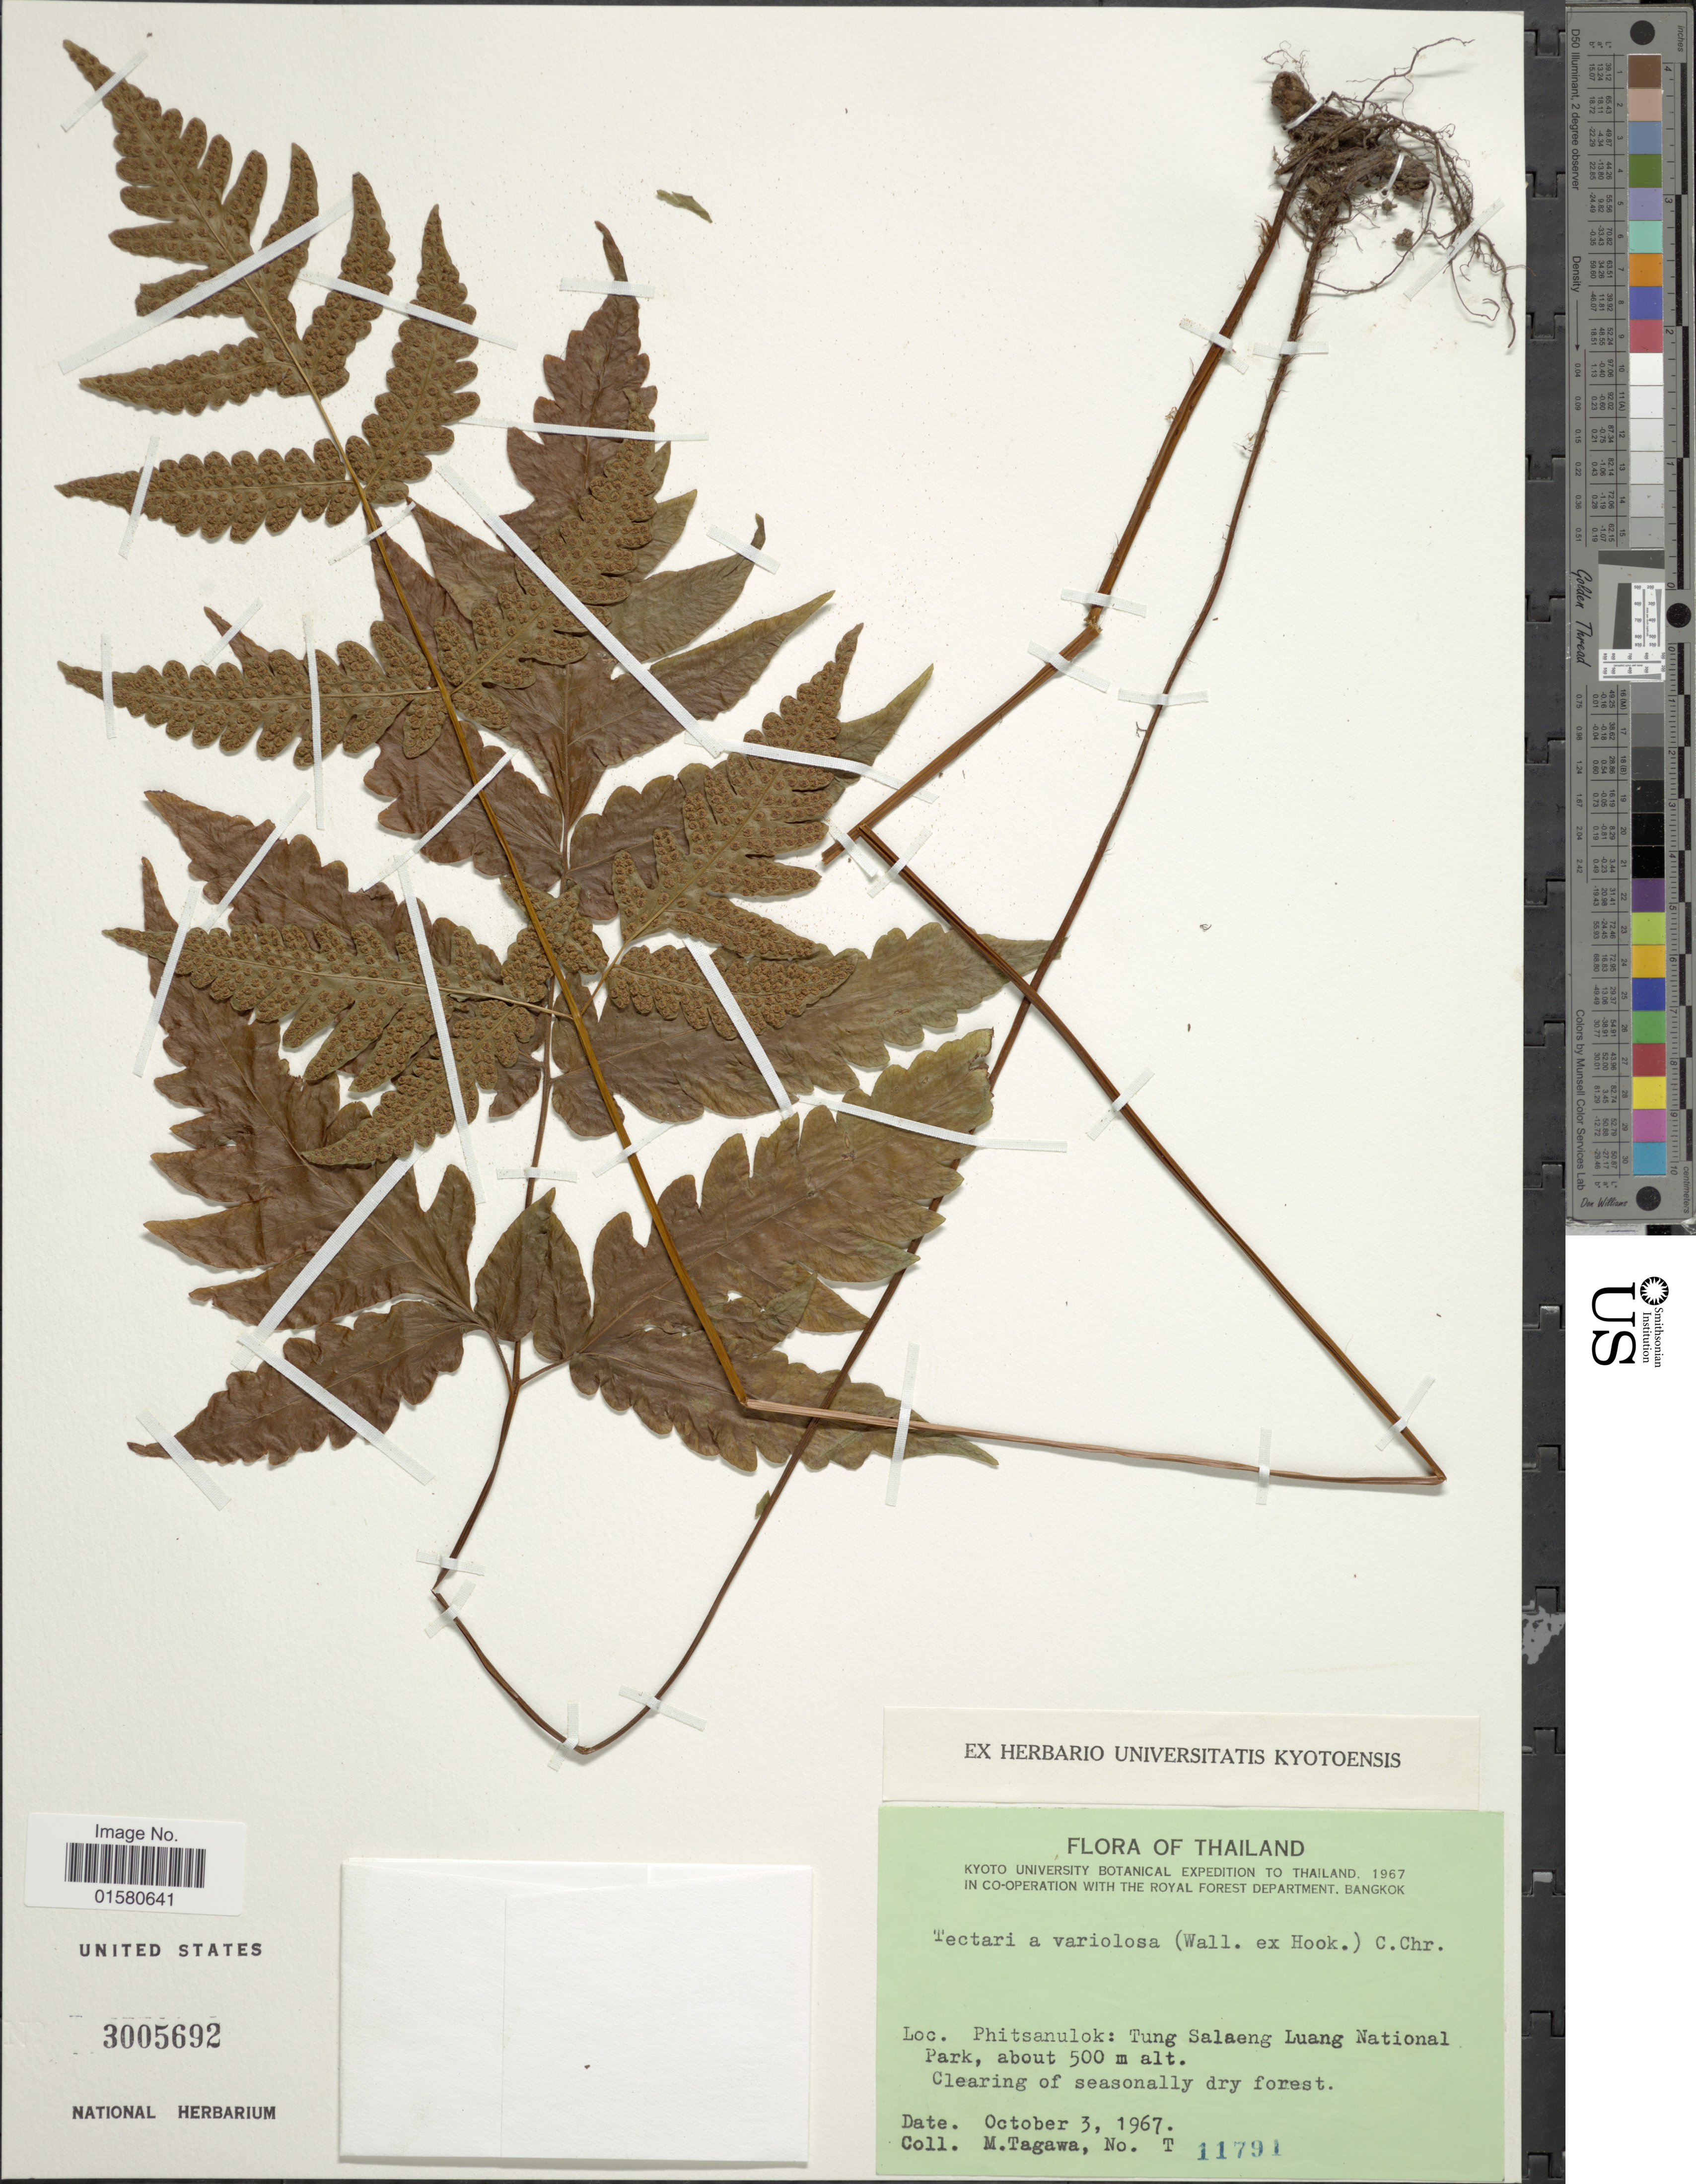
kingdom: Plantae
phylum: Tracheophyta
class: Polypodiopsida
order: Polypodiales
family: Tectariaceae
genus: Tectaria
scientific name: Tectaria variolosa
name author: (Wall. ex Hook.) C. Chr.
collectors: M. Tagawa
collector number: T 11791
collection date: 1967-10-03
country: Thailand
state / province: Phitsanulok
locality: Tung Salaeng Luang National Park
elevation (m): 500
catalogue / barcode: US 3005692